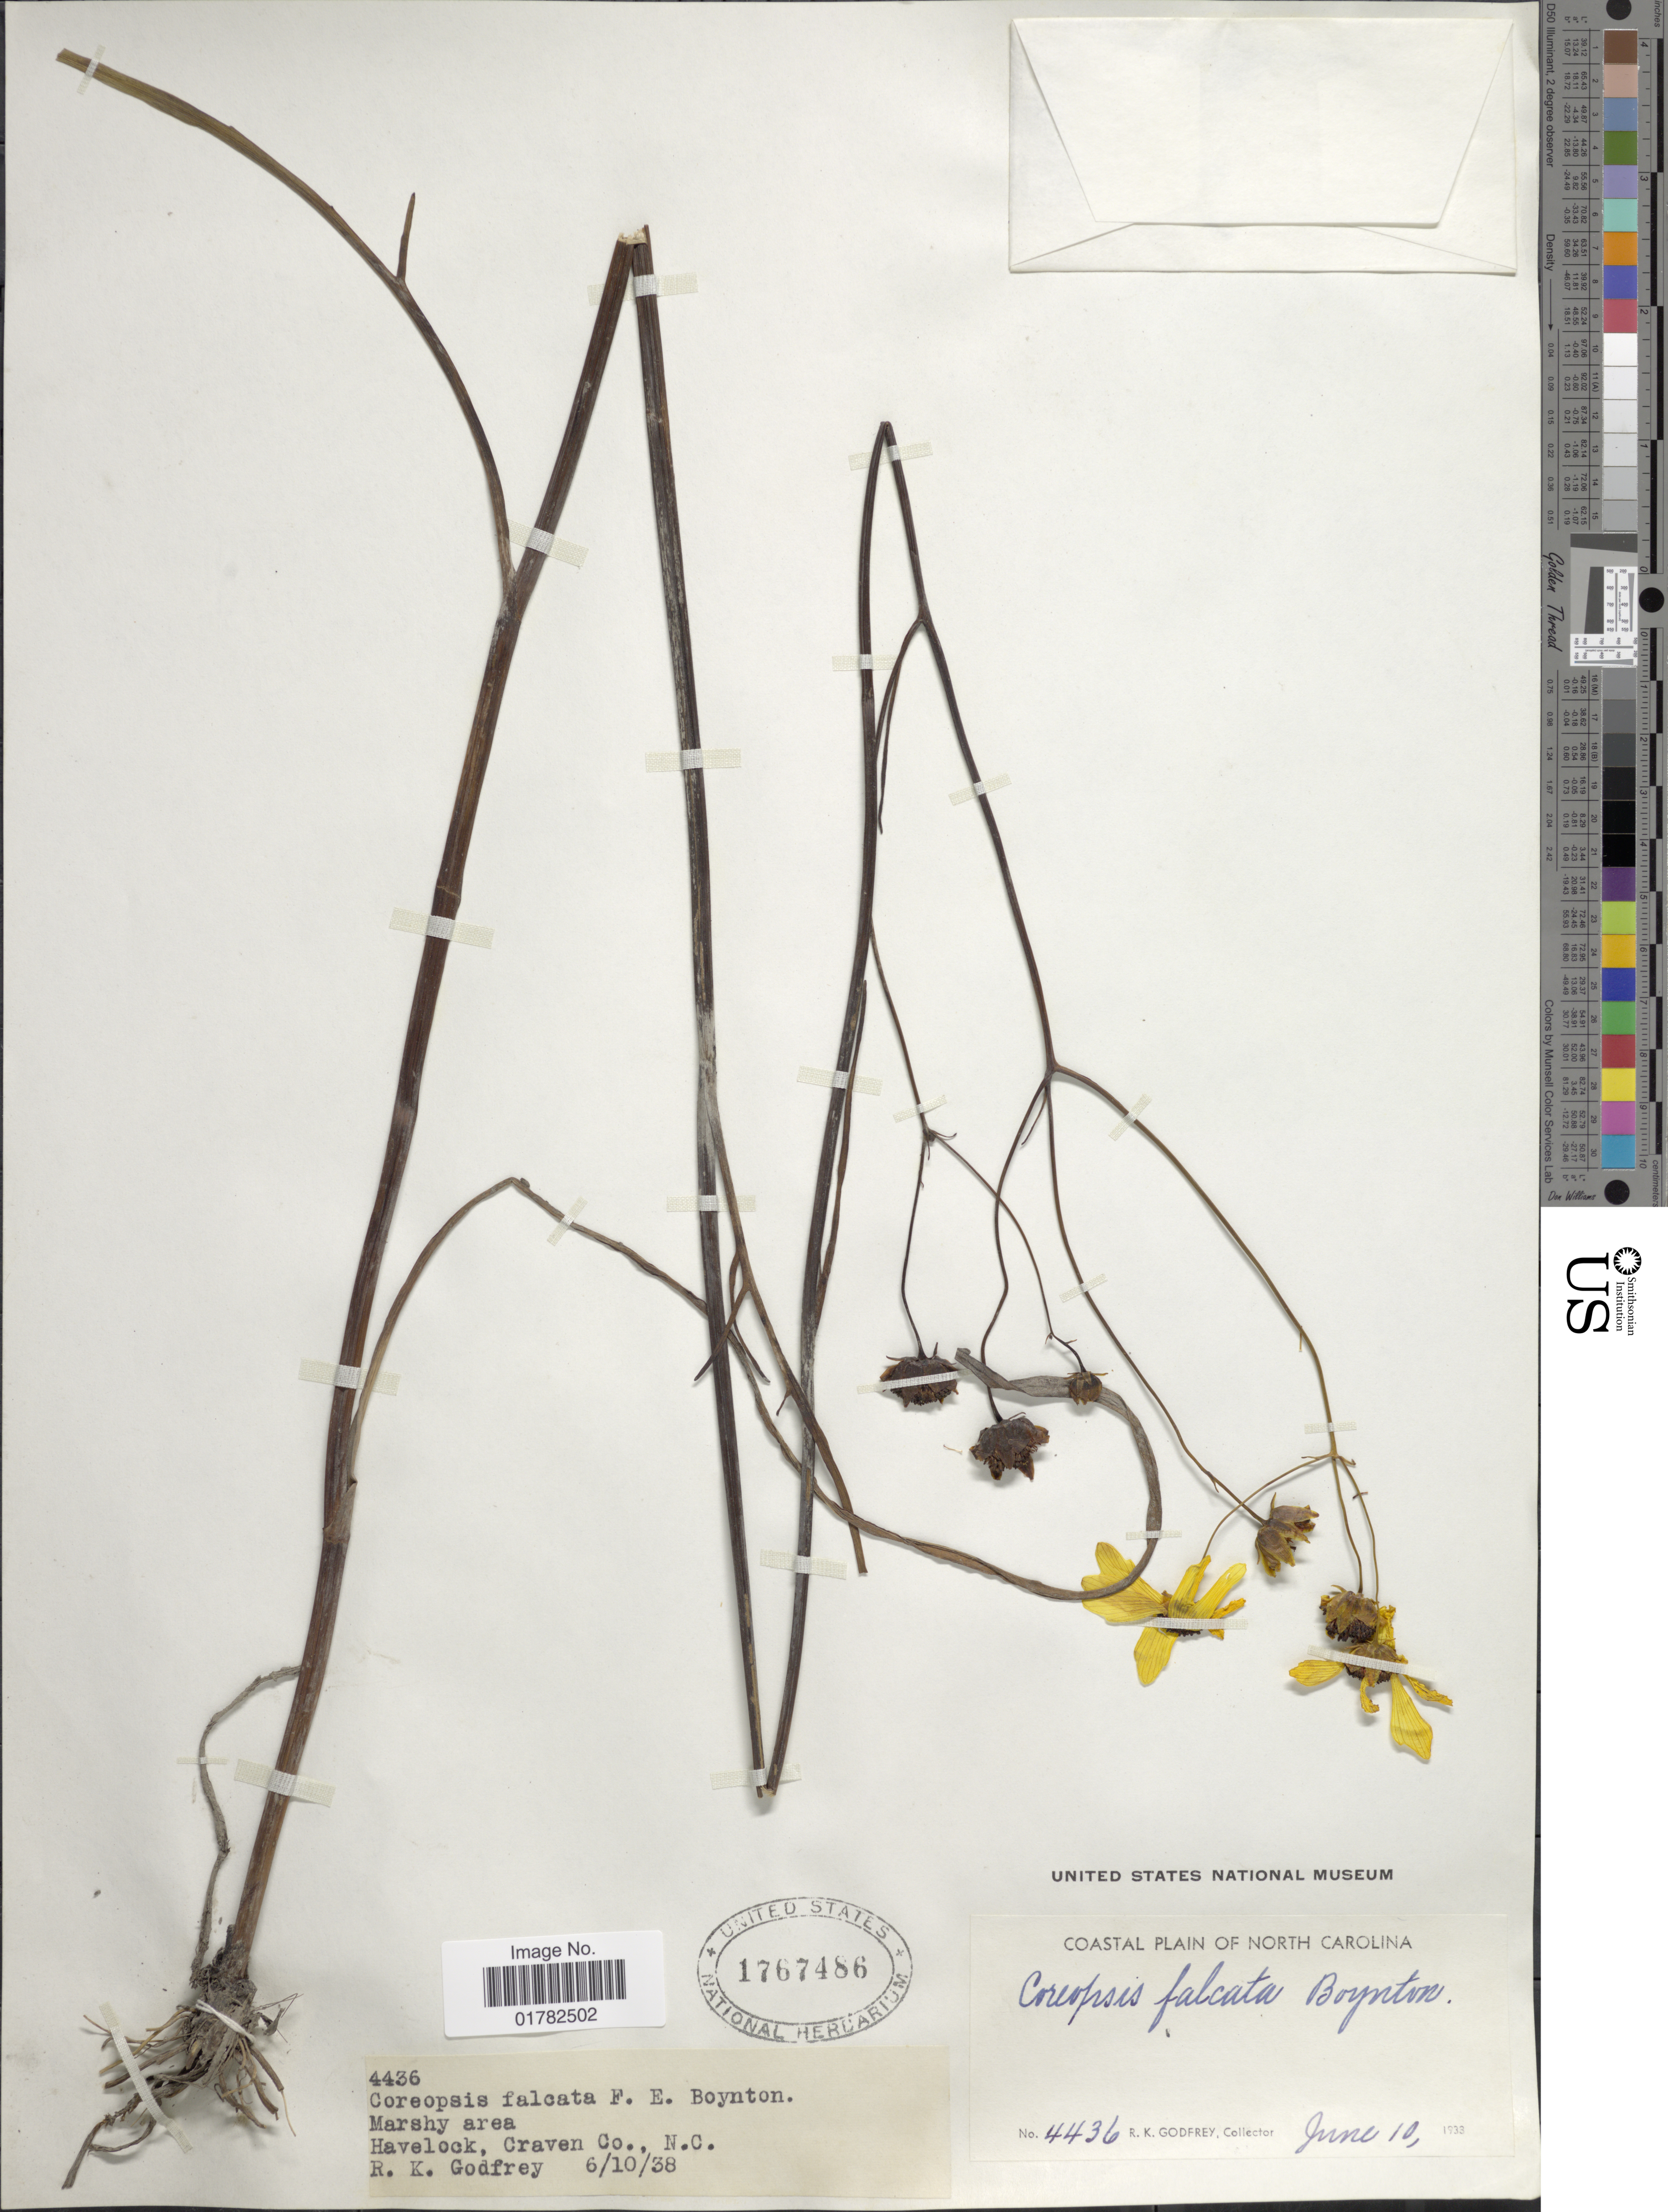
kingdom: Plantae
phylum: Tracheophyta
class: Magnoliopsida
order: Asterales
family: Asteraceae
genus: Coreopsis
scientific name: Coreopsis falcata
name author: F.E. Boynton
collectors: R. K. Godfrey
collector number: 4436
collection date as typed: Transcribed d/m/y: 10/6/38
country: United States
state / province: North Carolina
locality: Coastal Plain, Marshy area Havelock, Craven Co.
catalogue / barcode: US 1767486